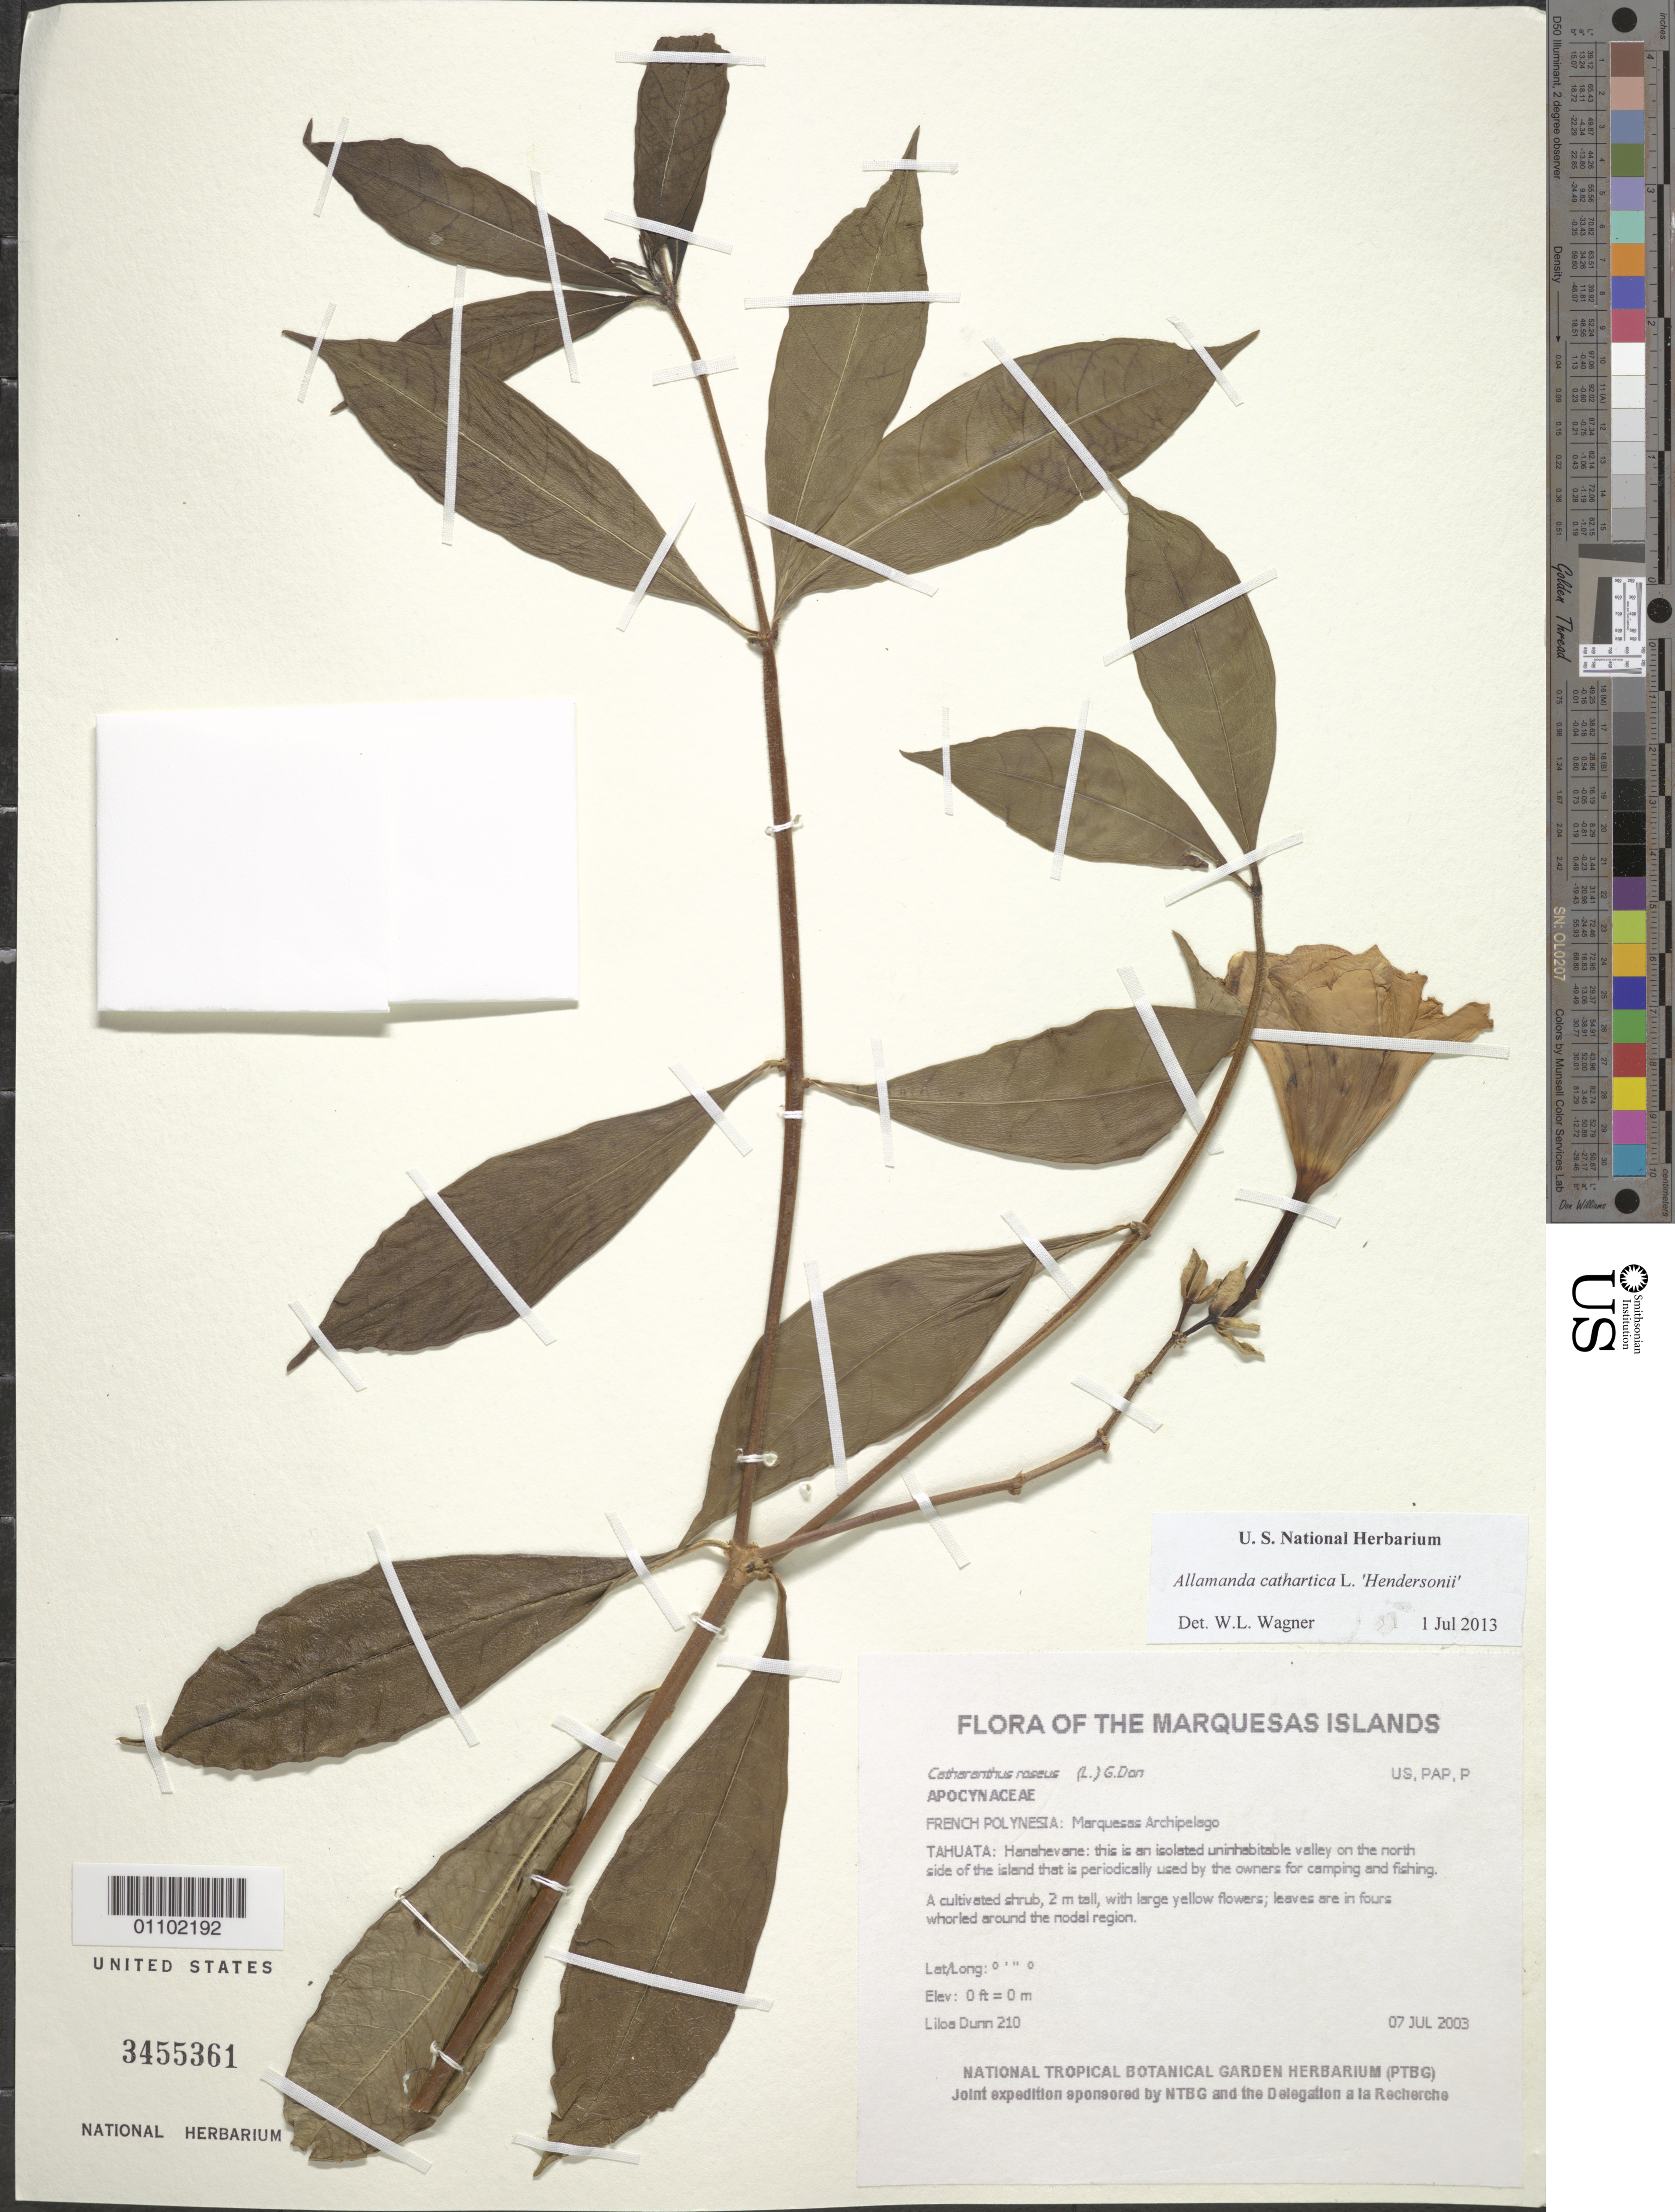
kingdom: Plantae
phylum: Tracheophyta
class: Magnoliopsida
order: Gentianales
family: Apocynaceae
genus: Allamanda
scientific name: Allamanda cathartica 'Hendersonii'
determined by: Lorence, David H., (PTBG), National Tropical Botanical Garden (UNITED STATES)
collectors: L. Dunn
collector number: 210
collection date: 2003-07-07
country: French Polynesia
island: Tahuata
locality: Hanahevane: this is an isolated uninhabitable valley on the north side of the island that is periodically used by the owners for camping and fishing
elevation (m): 0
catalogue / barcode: US 3455361